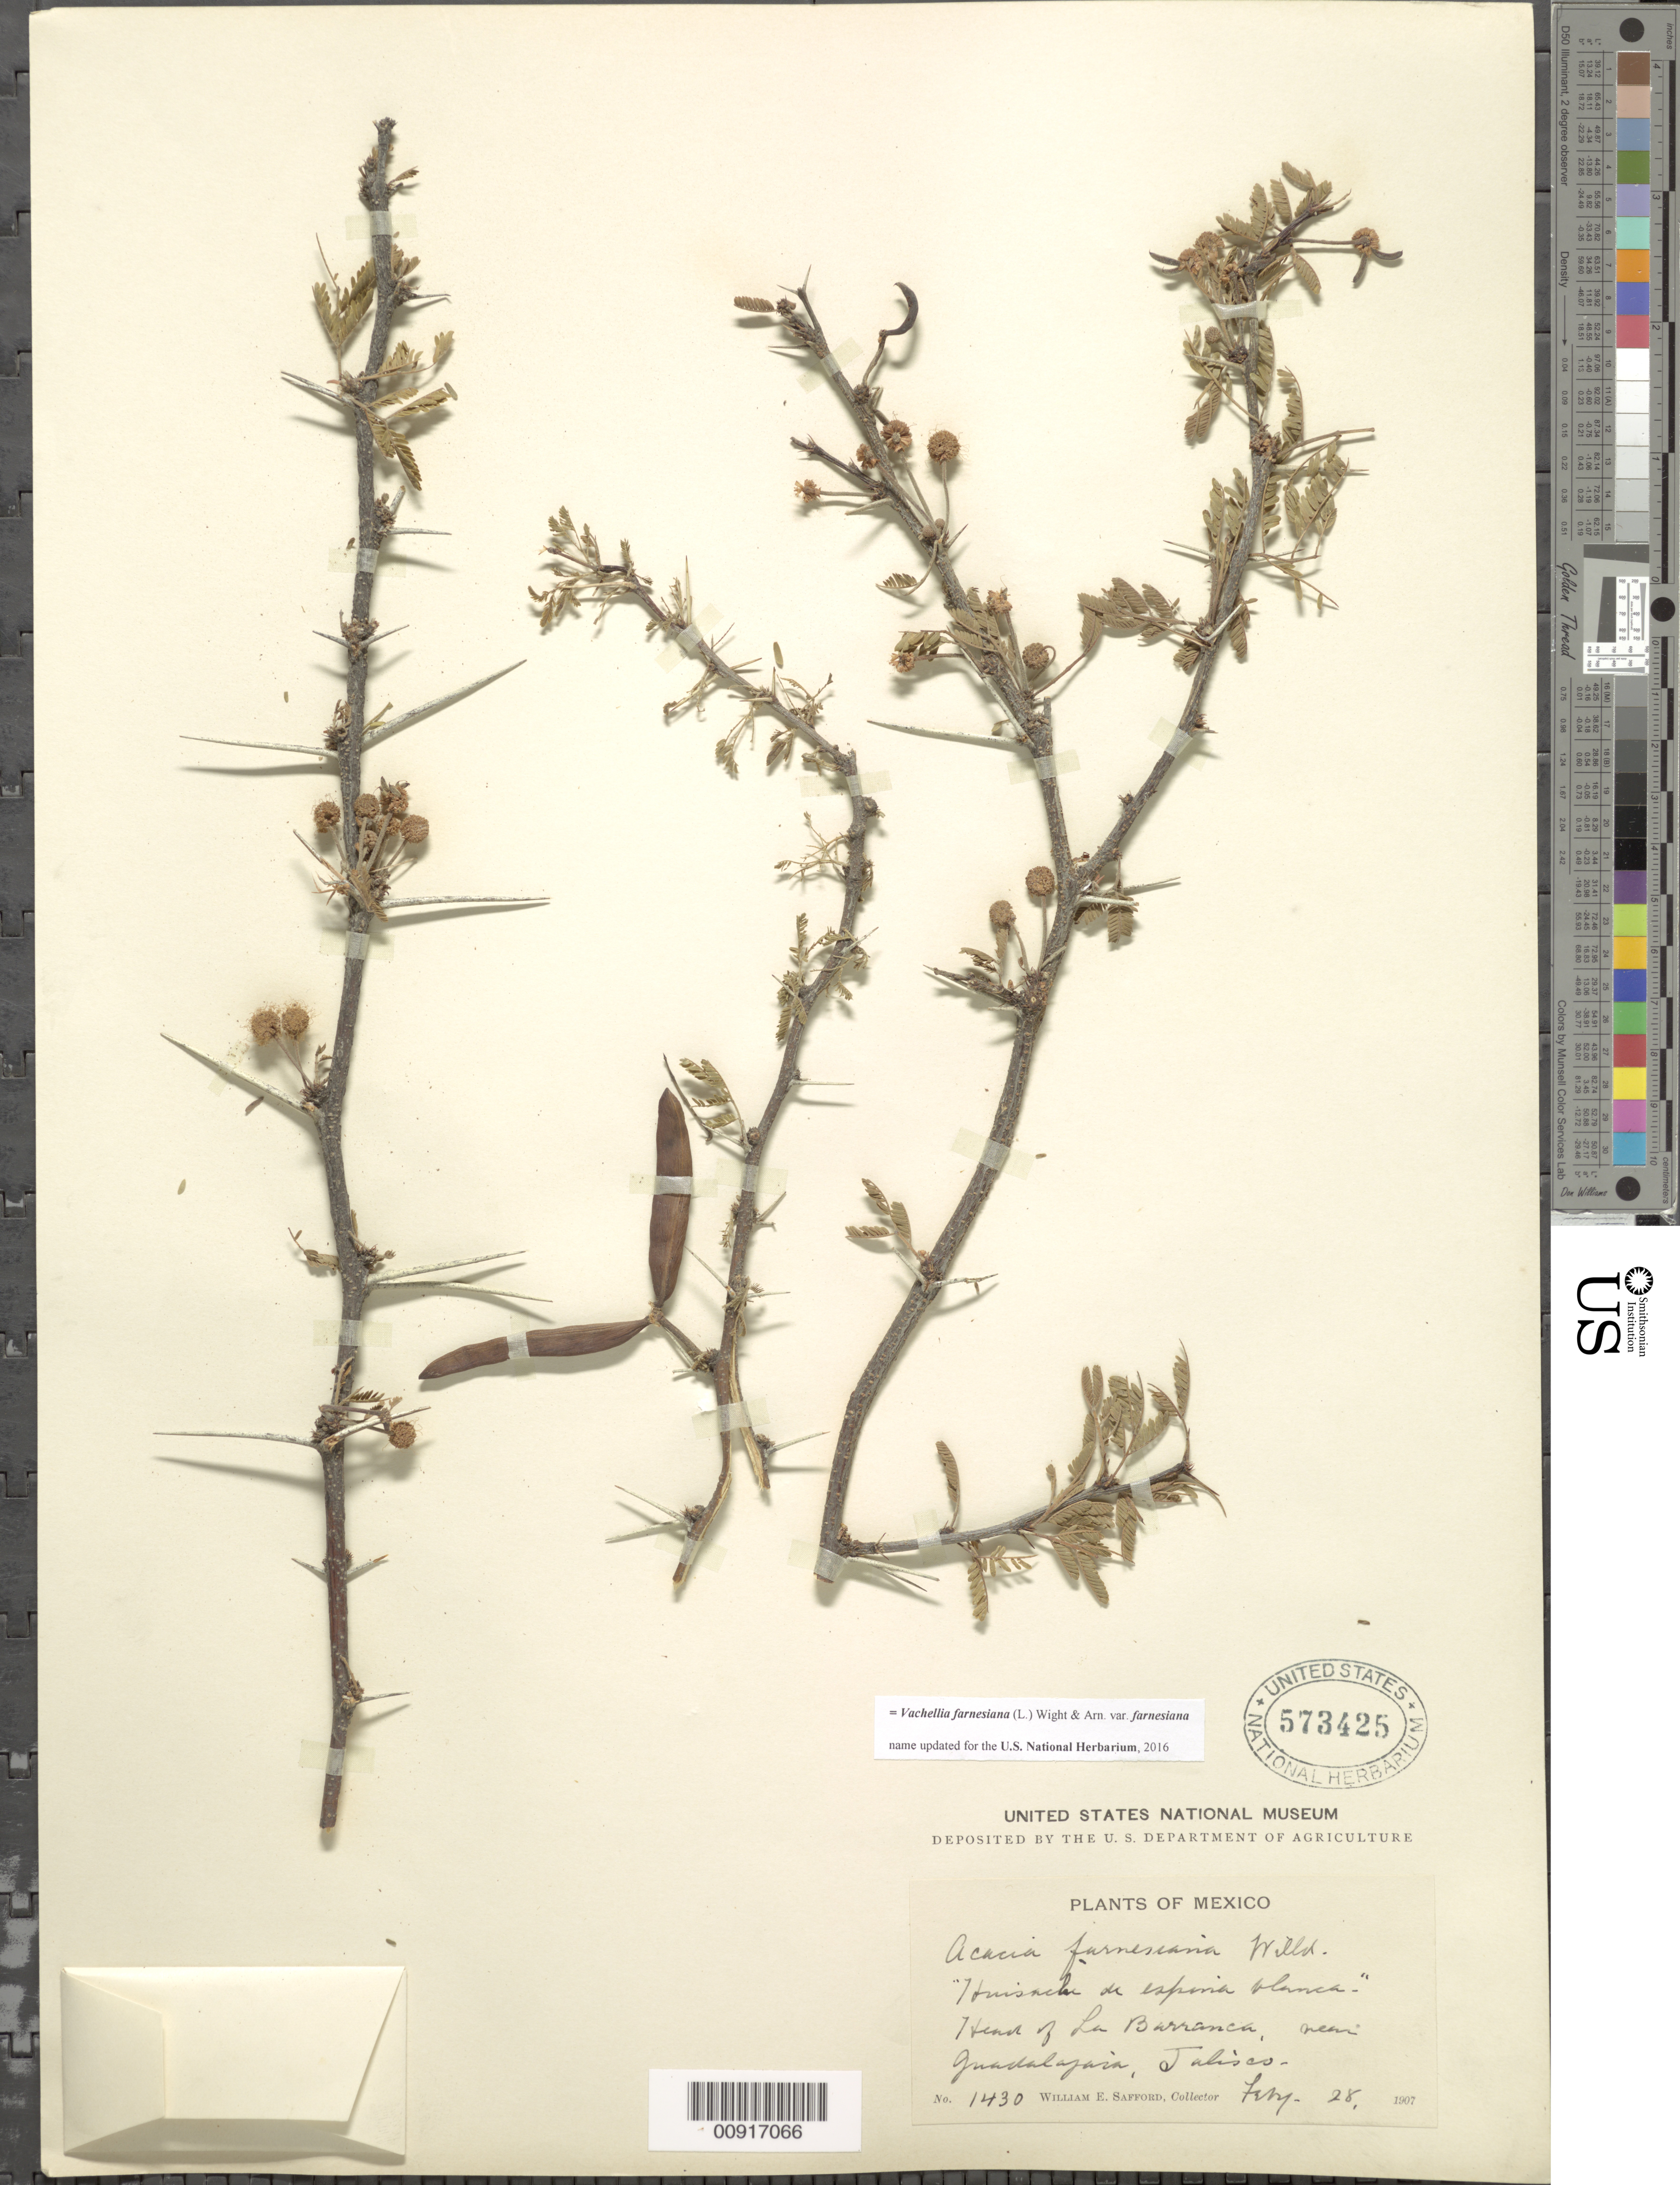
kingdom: Plantae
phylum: Tracheophyta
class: Magnoliopsida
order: Fabales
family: Fabaceae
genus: Vachellia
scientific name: Vachellia farnesiana var. farnesiana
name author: (L.) Wight & Arn.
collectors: W. E. Safford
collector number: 1430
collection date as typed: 28 Feb 1907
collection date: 1907-02-28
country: Mexico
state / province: Jalisco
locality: Head of La Barranca, near Guadalajara, Jalisco.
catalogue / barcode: US 573425